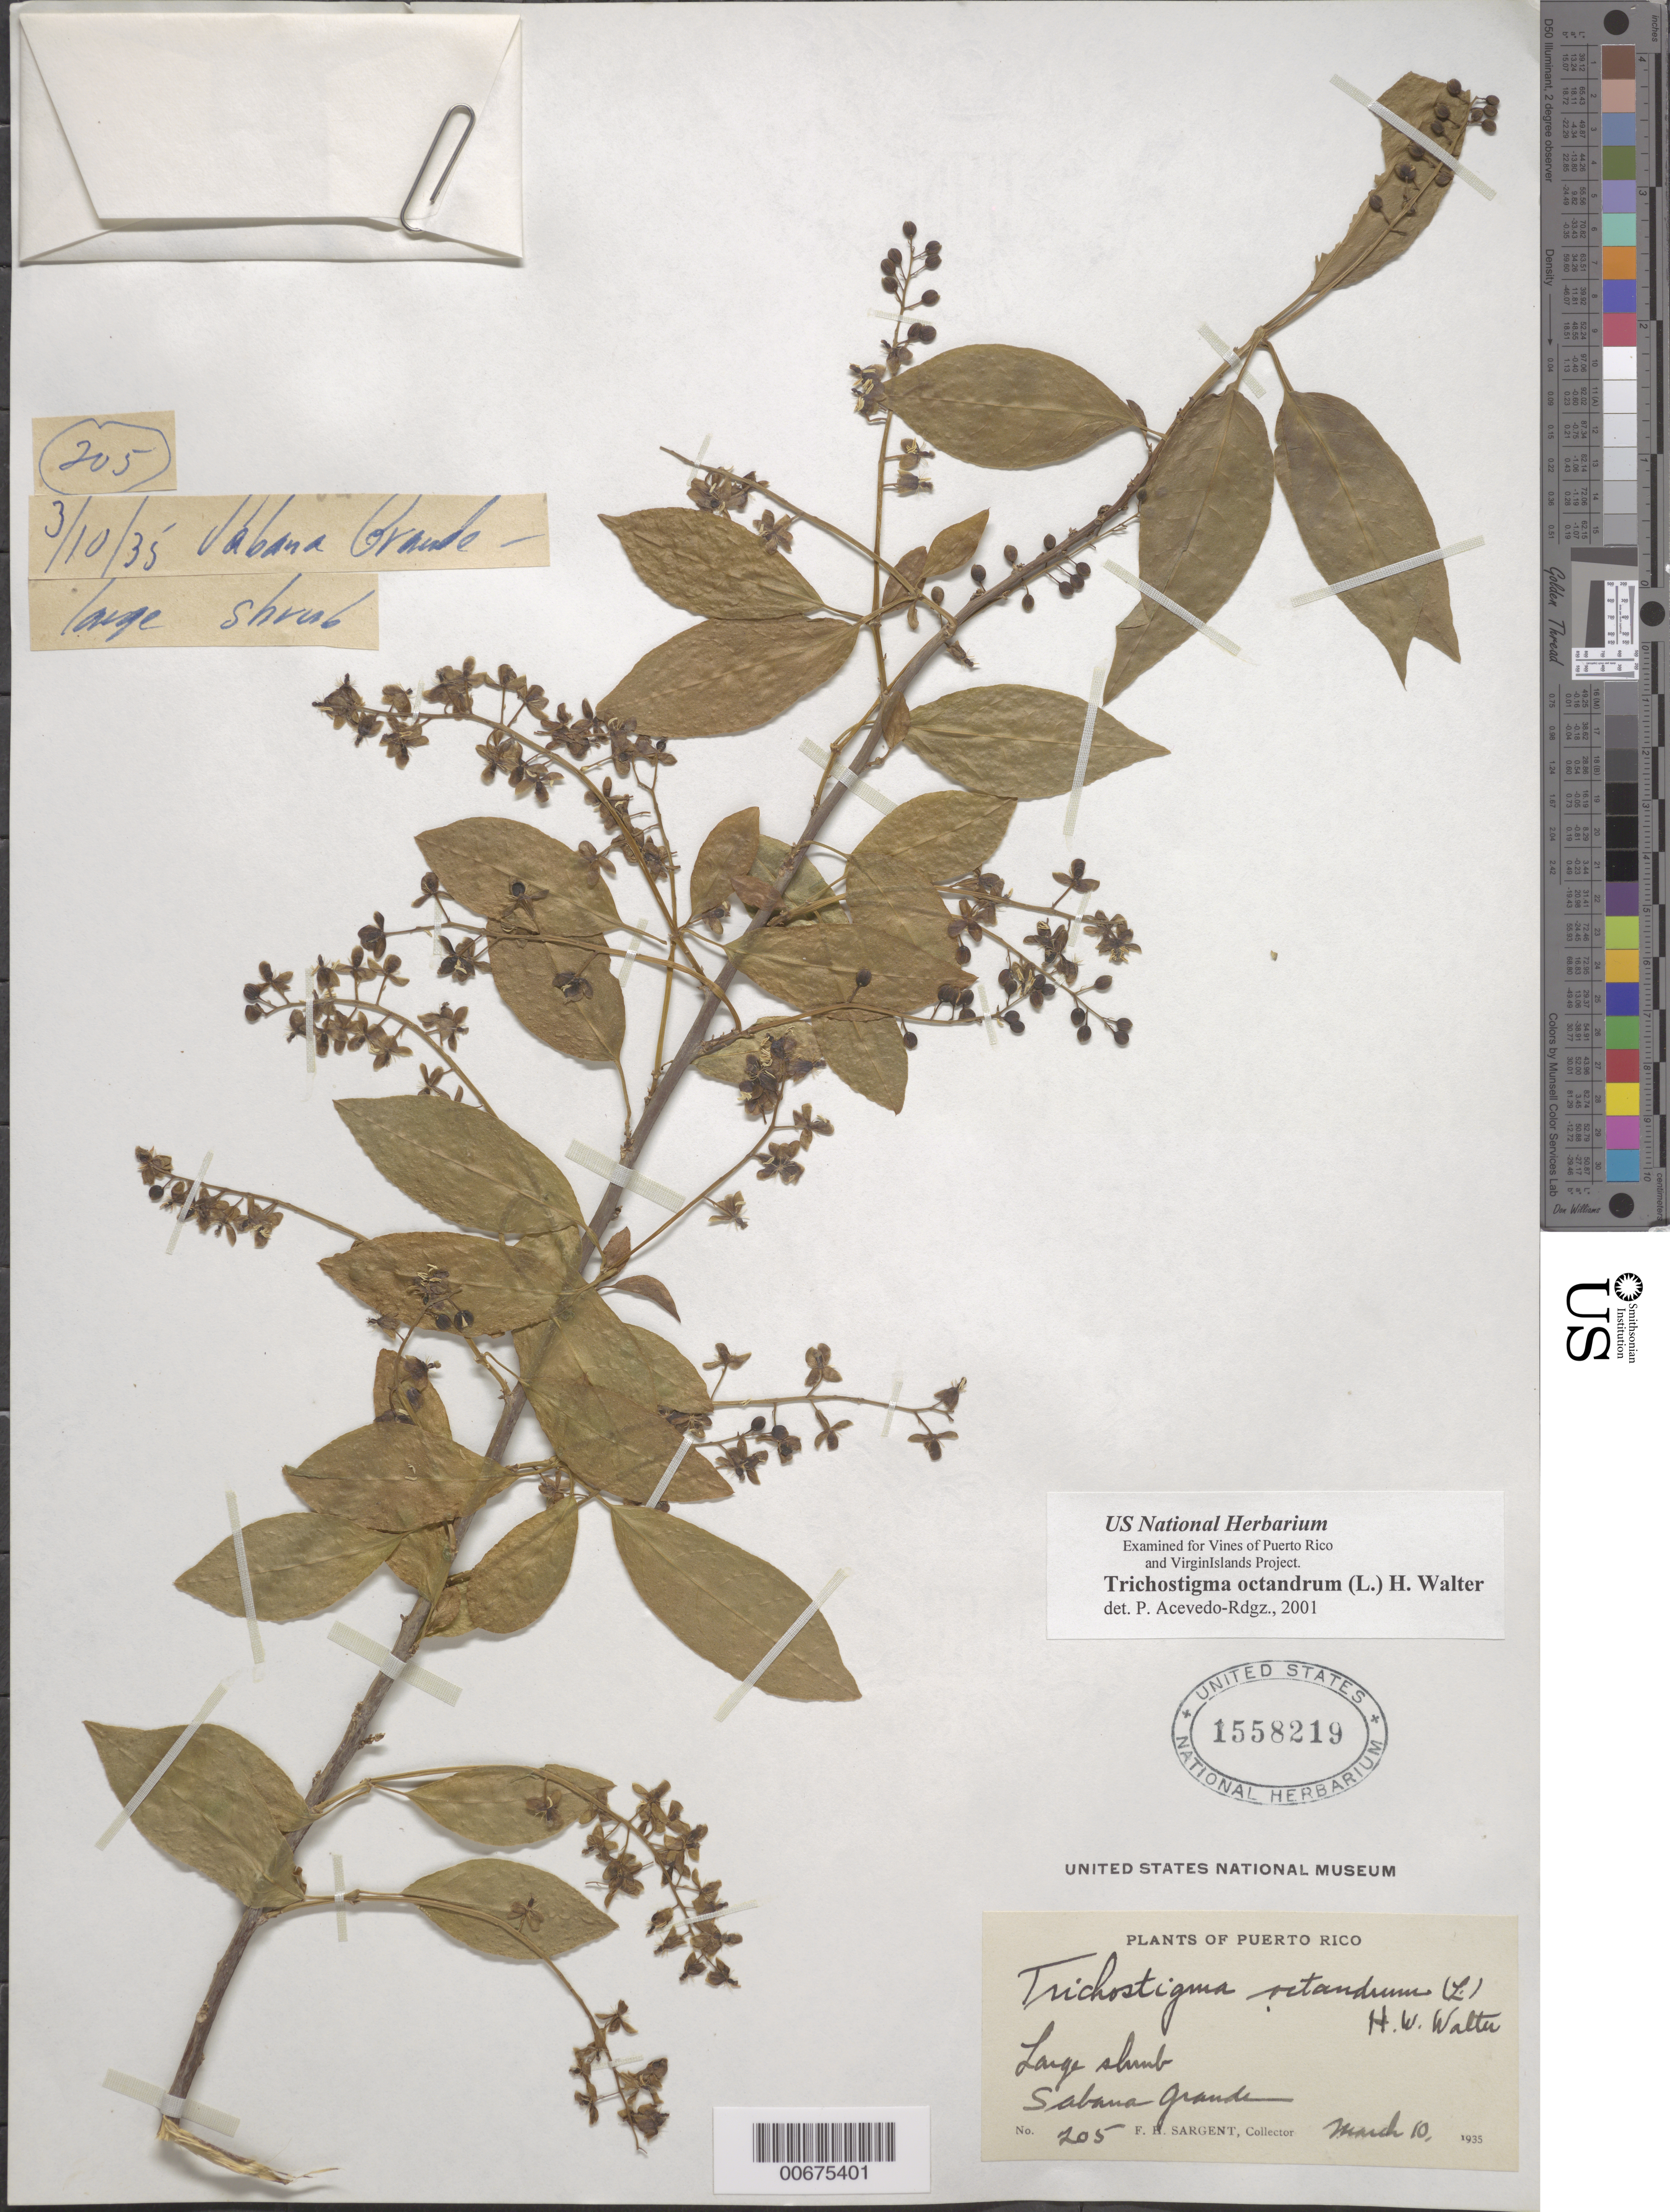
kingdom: Plantae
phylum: Tracheophyta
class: Magnoliopsida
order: Caryophyllales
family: Phytolaccaceae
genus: Trichostigma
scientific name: Trichostigma octandrum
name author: (L.) H. Walter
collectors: F. H. Sargent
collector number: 205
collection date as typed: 10 Mar 1935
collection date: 1935-03-10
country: Puerto Rico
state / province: Sabana Grande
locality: Sabana Grande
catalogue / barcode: US 1558219